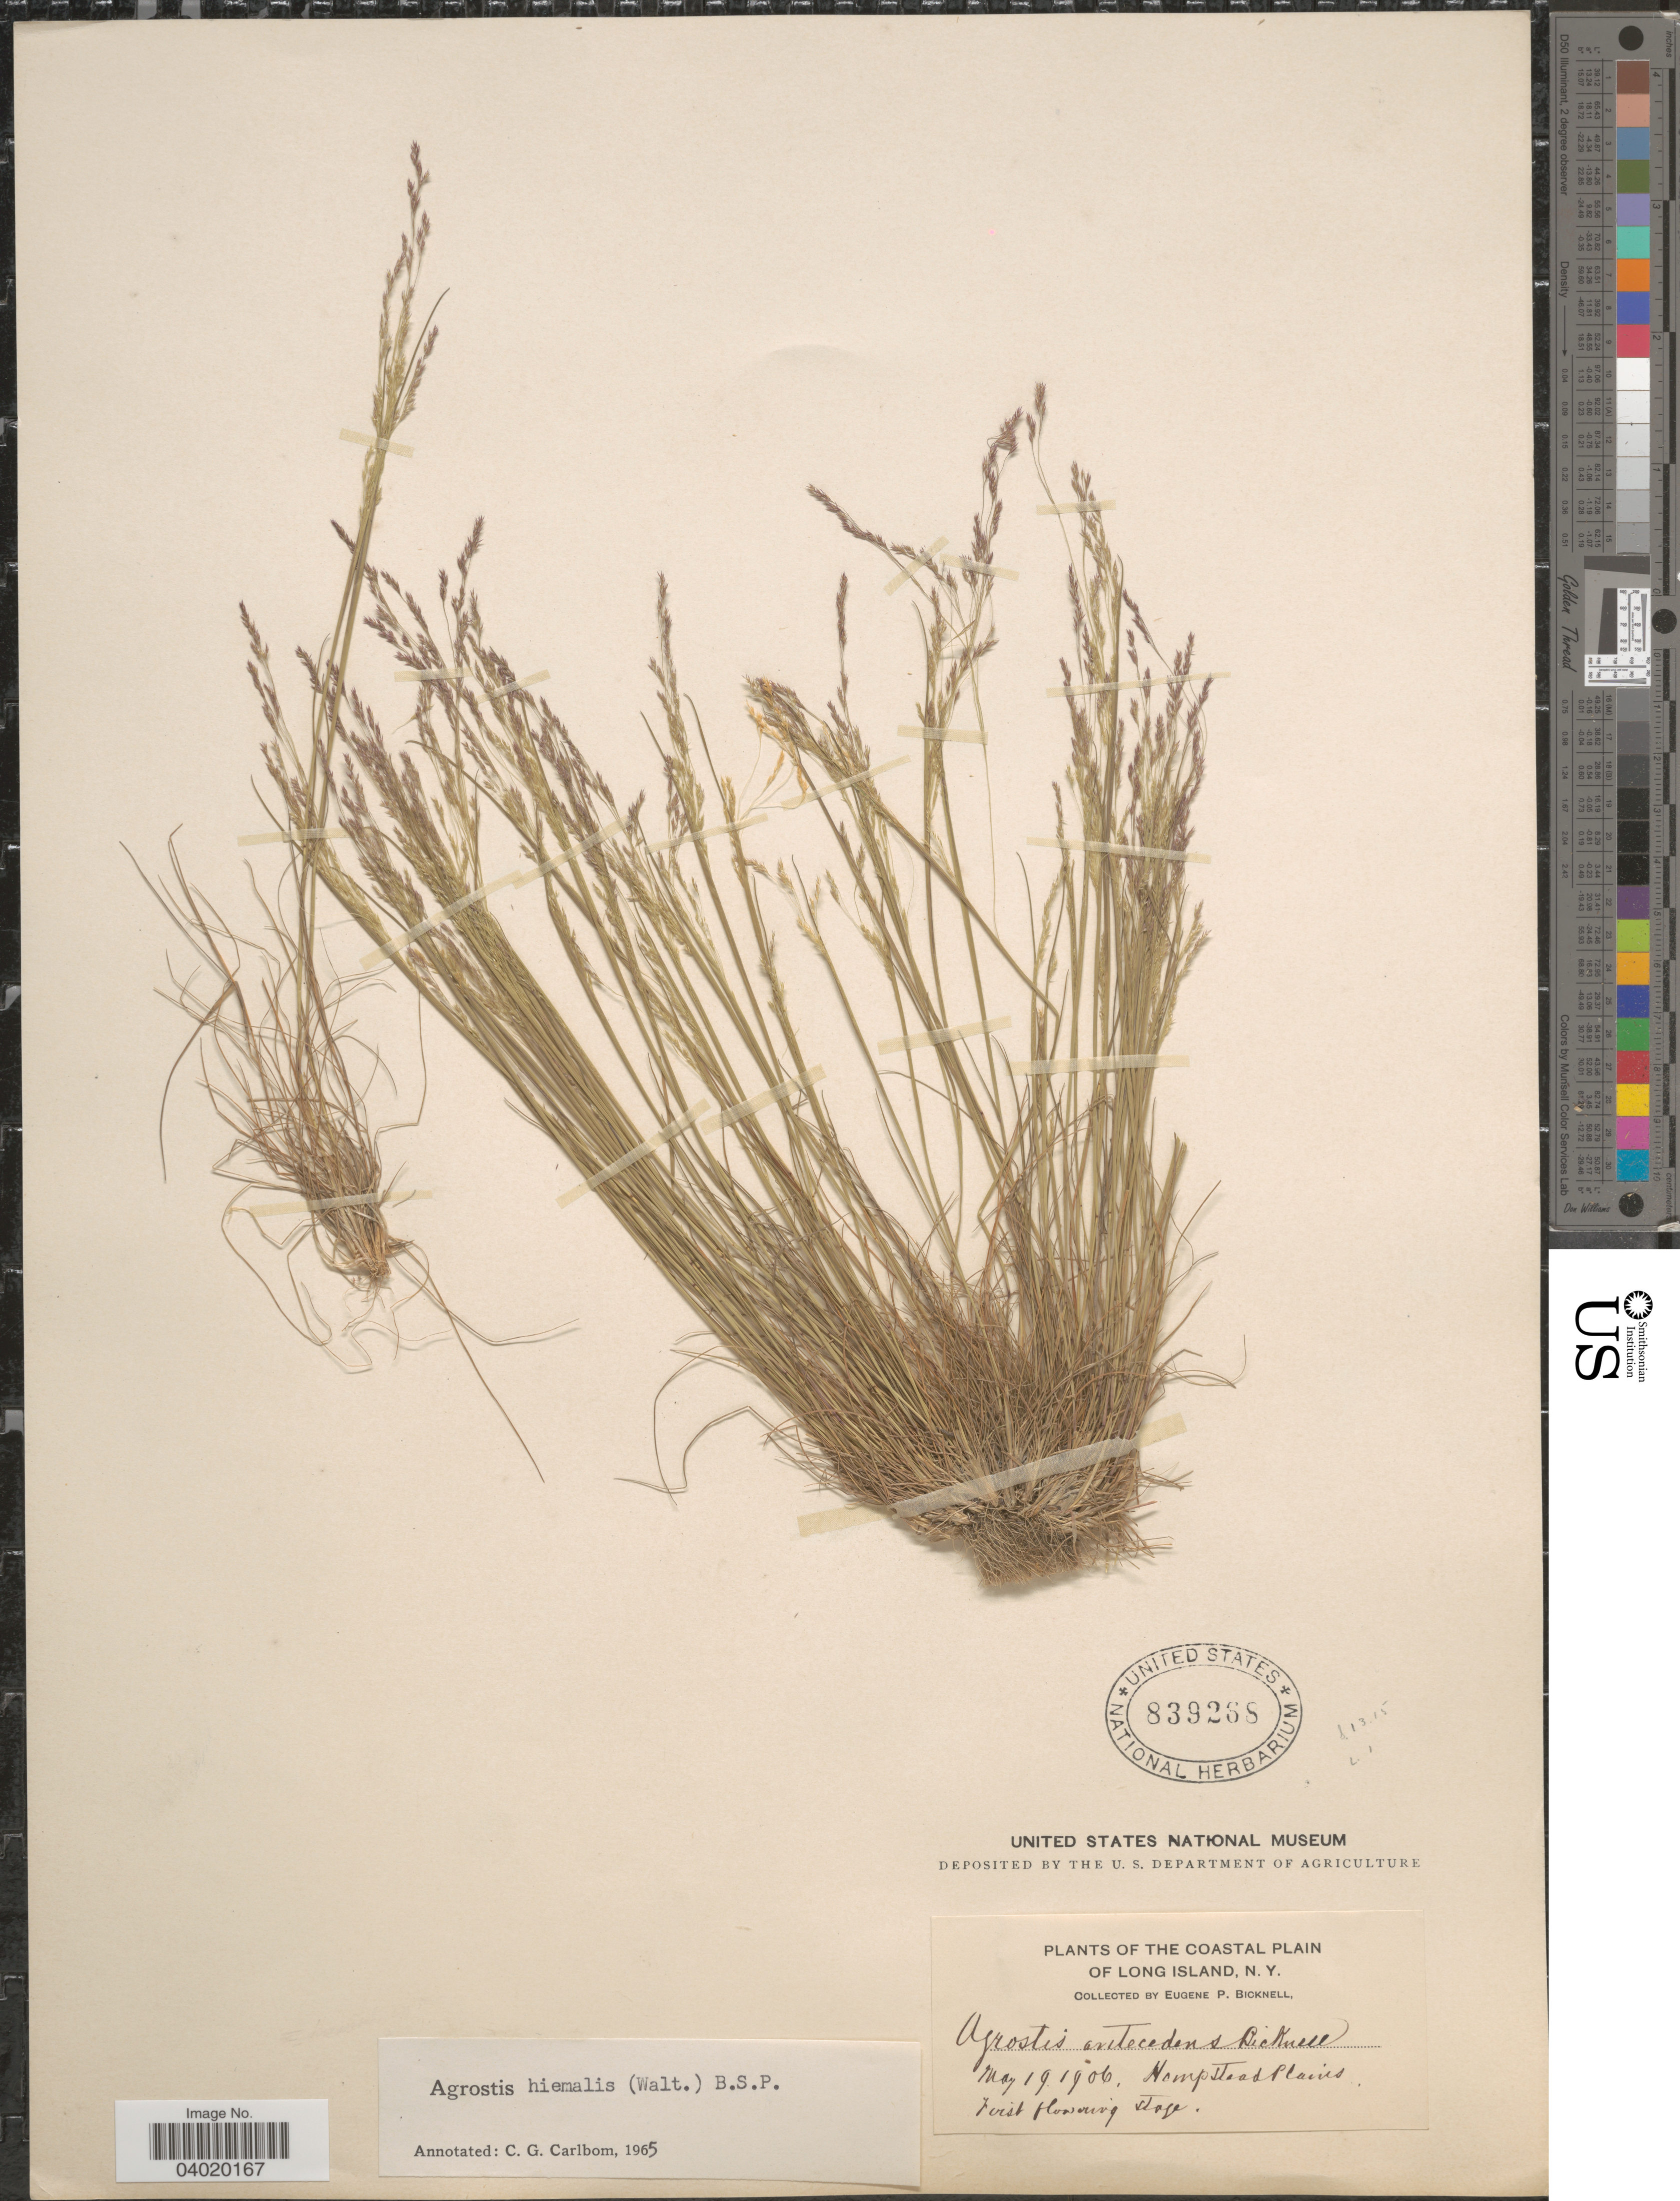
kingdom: Plantae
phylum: Tracheophyta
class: Liliopsida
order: Poales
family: Poaceae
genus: Agrostis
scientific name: Agrostis hyemalis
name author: (Walter) Britton et al.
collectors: E. P. Bicknell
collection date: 1906-05-19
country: United States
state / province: New York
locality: Coastal Plain of Long Island. Hempstead Plains.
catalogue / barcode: US 839268